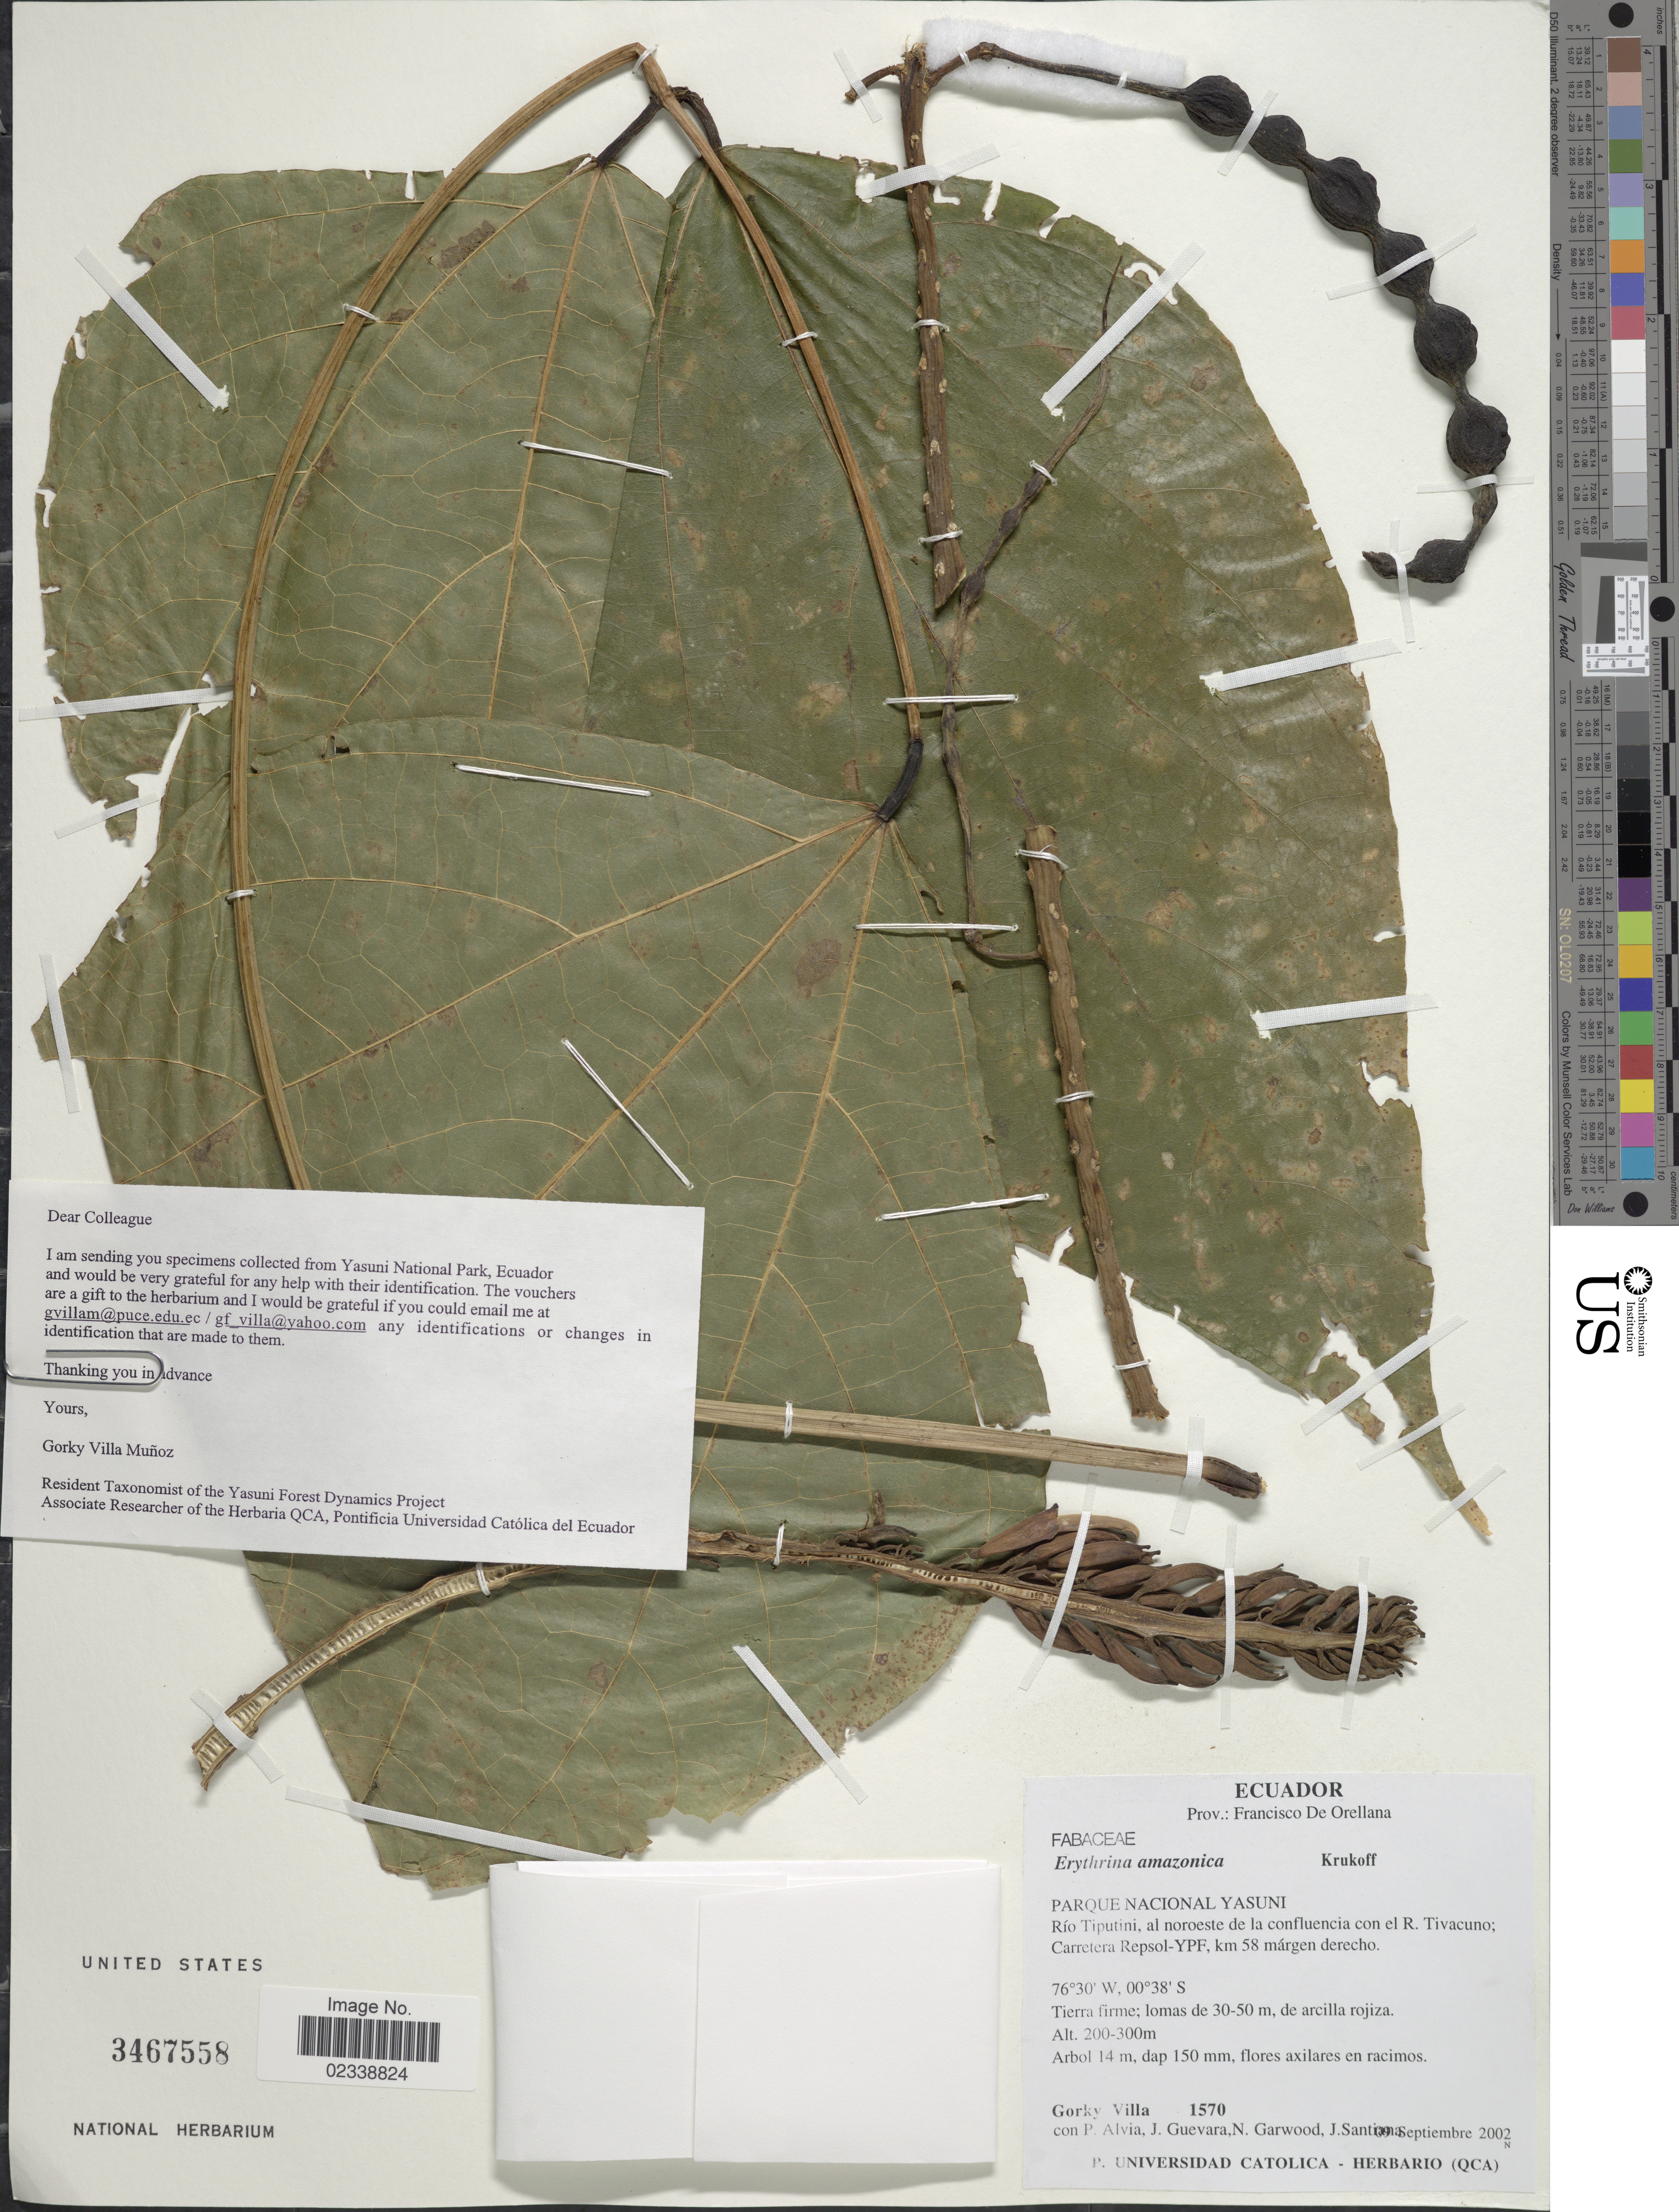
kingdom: Plantae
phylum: Tracheophyta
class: Magnoliopsida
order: Fabales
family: Fabaceae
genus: Erythrina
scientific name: Erythrina amazonica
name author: Kruk.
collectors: G. Villa, P. Alvia, J. Guevara, N. Garwood & J. Santiana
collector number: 1570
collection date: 2002-09-09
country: Ecuador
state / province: Orellana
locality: Parque Nacional Yasuni, Rio Tiputini, al noroeste de la confluencia con el R. Tivacuno, Carretera Repsol-YPF, km 58 margen derecho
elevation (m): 200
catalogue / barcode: US 3467558